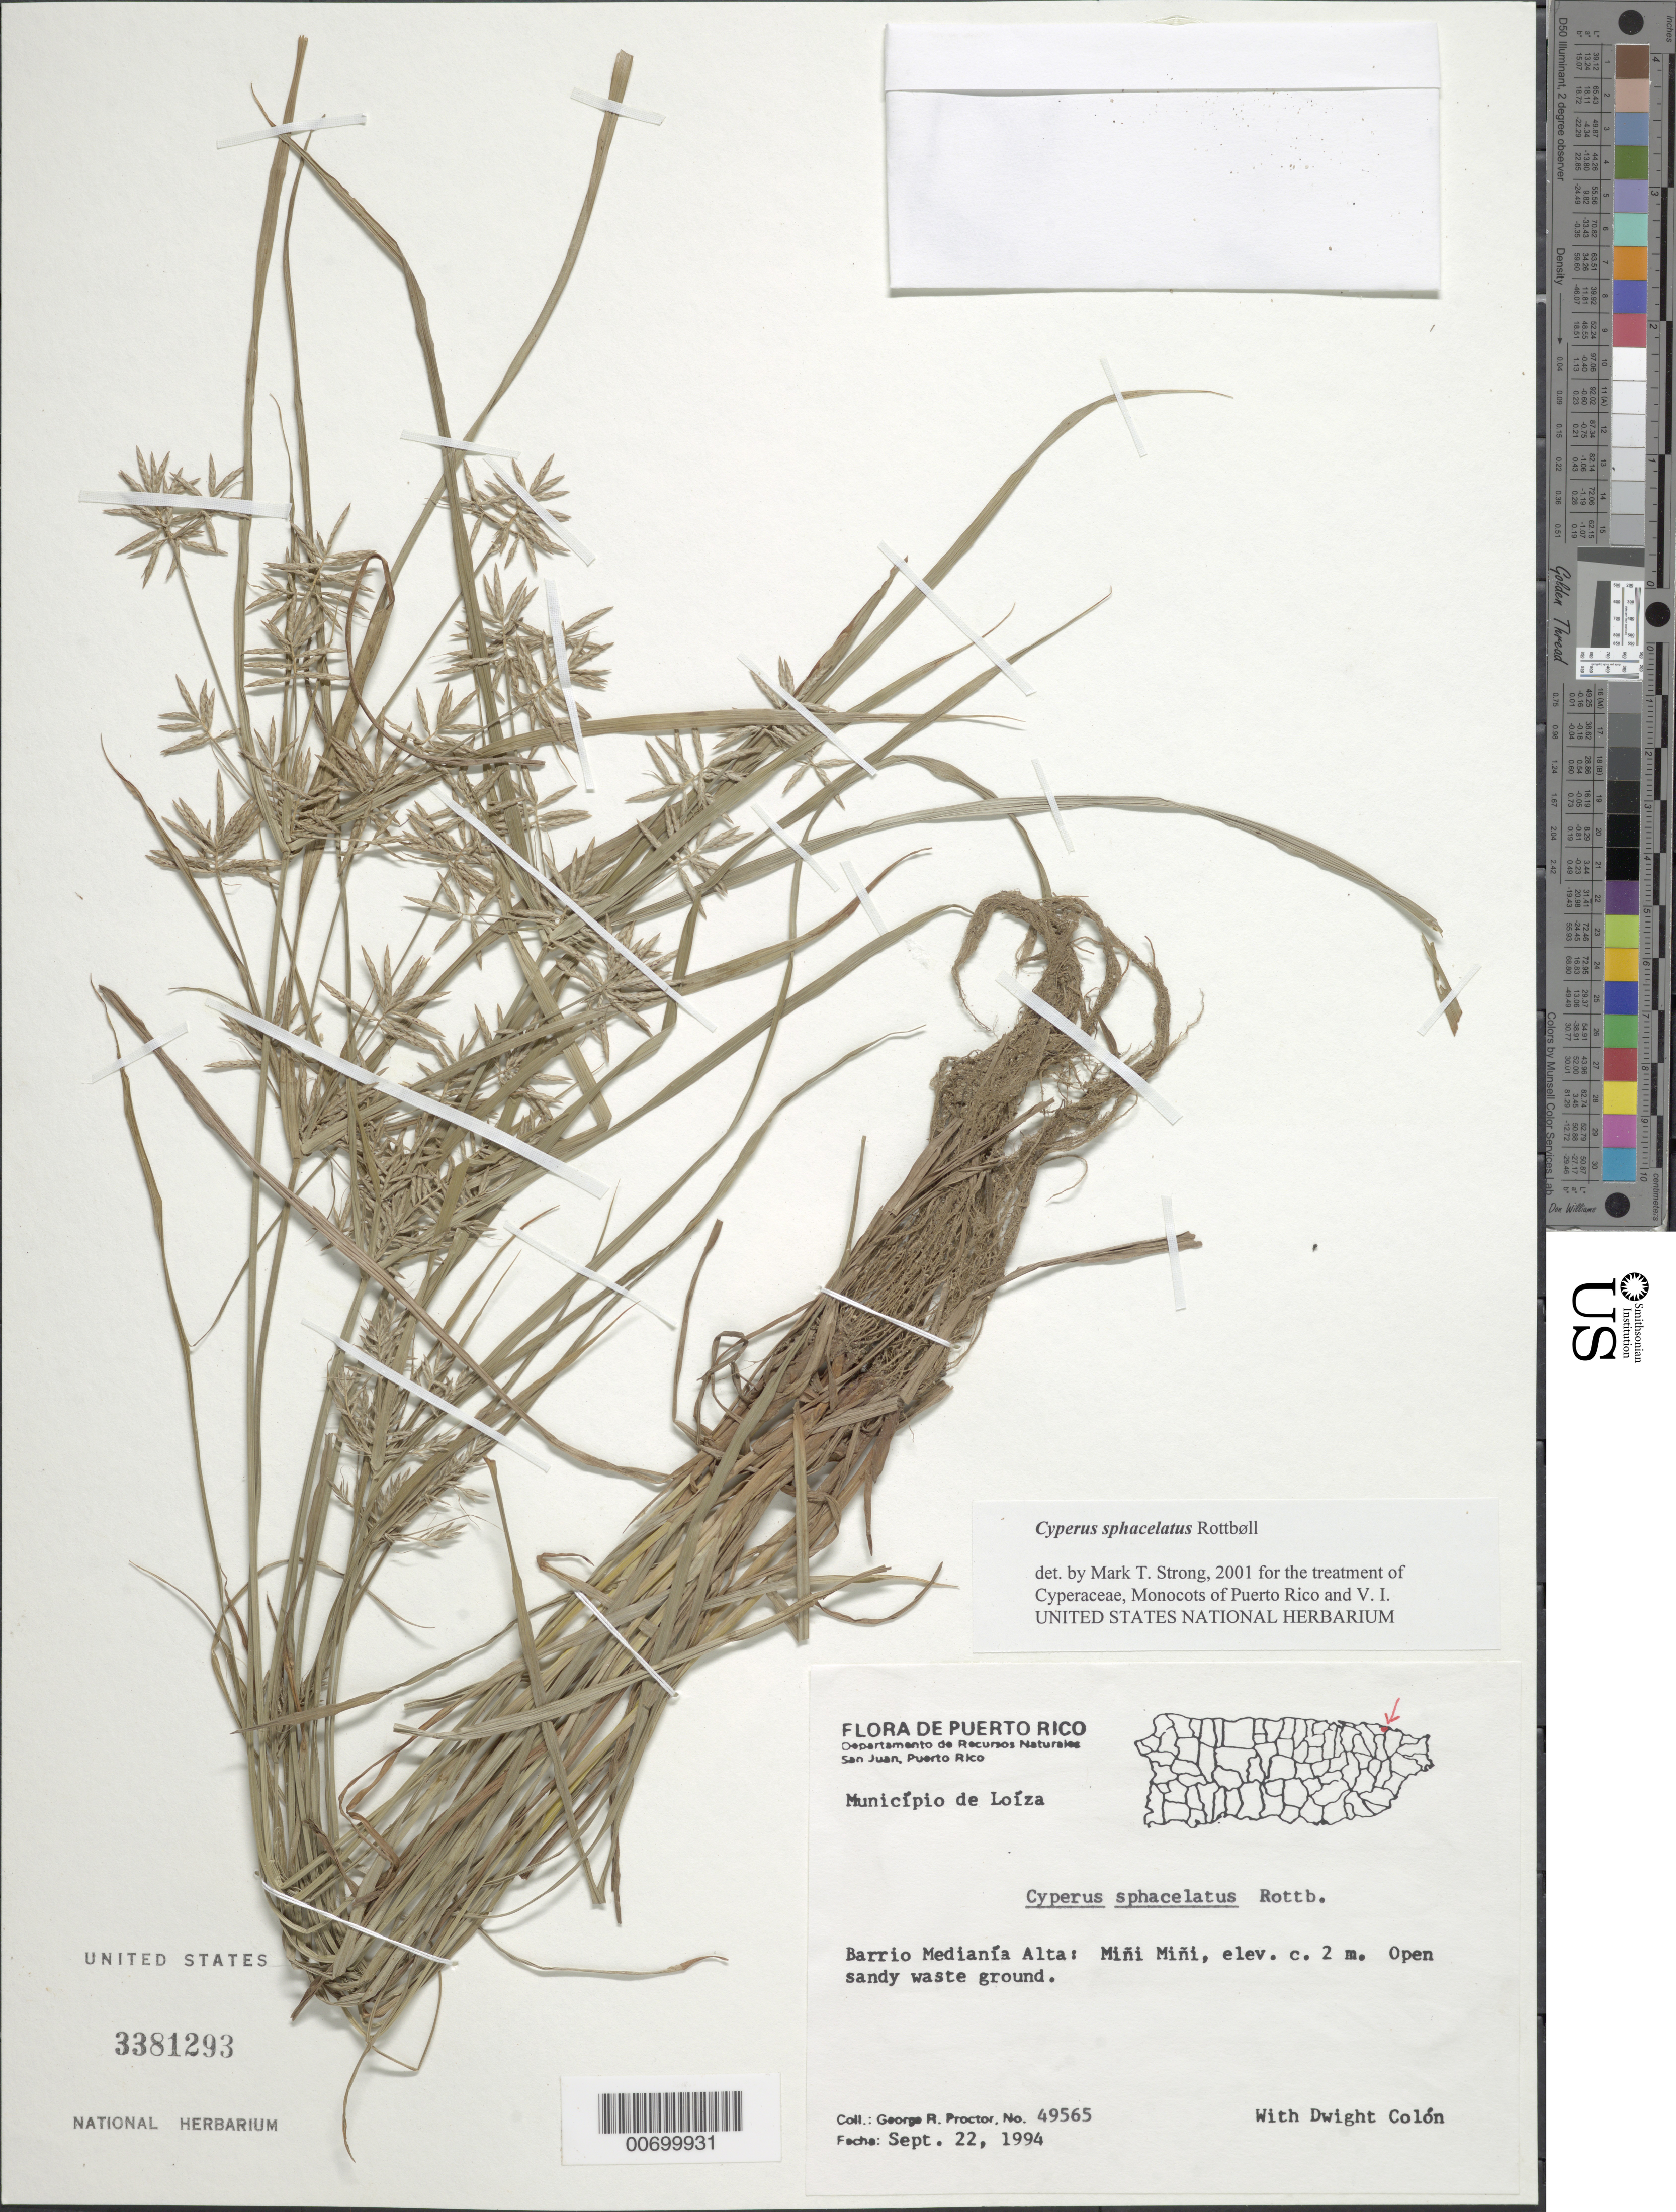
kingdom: Plantae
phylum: Tracheophyta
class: Liliopsida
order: Poales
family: Cyperaceae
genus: Cyperus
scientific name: Cyperus sphacelatus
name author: Rottb.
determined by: Strong, M. T., (US), Smithsonian Institution - National Museum of Natural History (UNITED STATES)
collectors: G. R. Proctor & D. Colón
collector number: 49565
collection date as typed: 22 Sep 1994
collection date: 1994-09-22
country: Puerto Rico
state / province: Loíza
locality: Loíza: Barrio Medianía Alta, Miñi Miñi.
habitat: Open sandy waste ground.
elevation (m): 2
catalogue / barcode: US 3381293